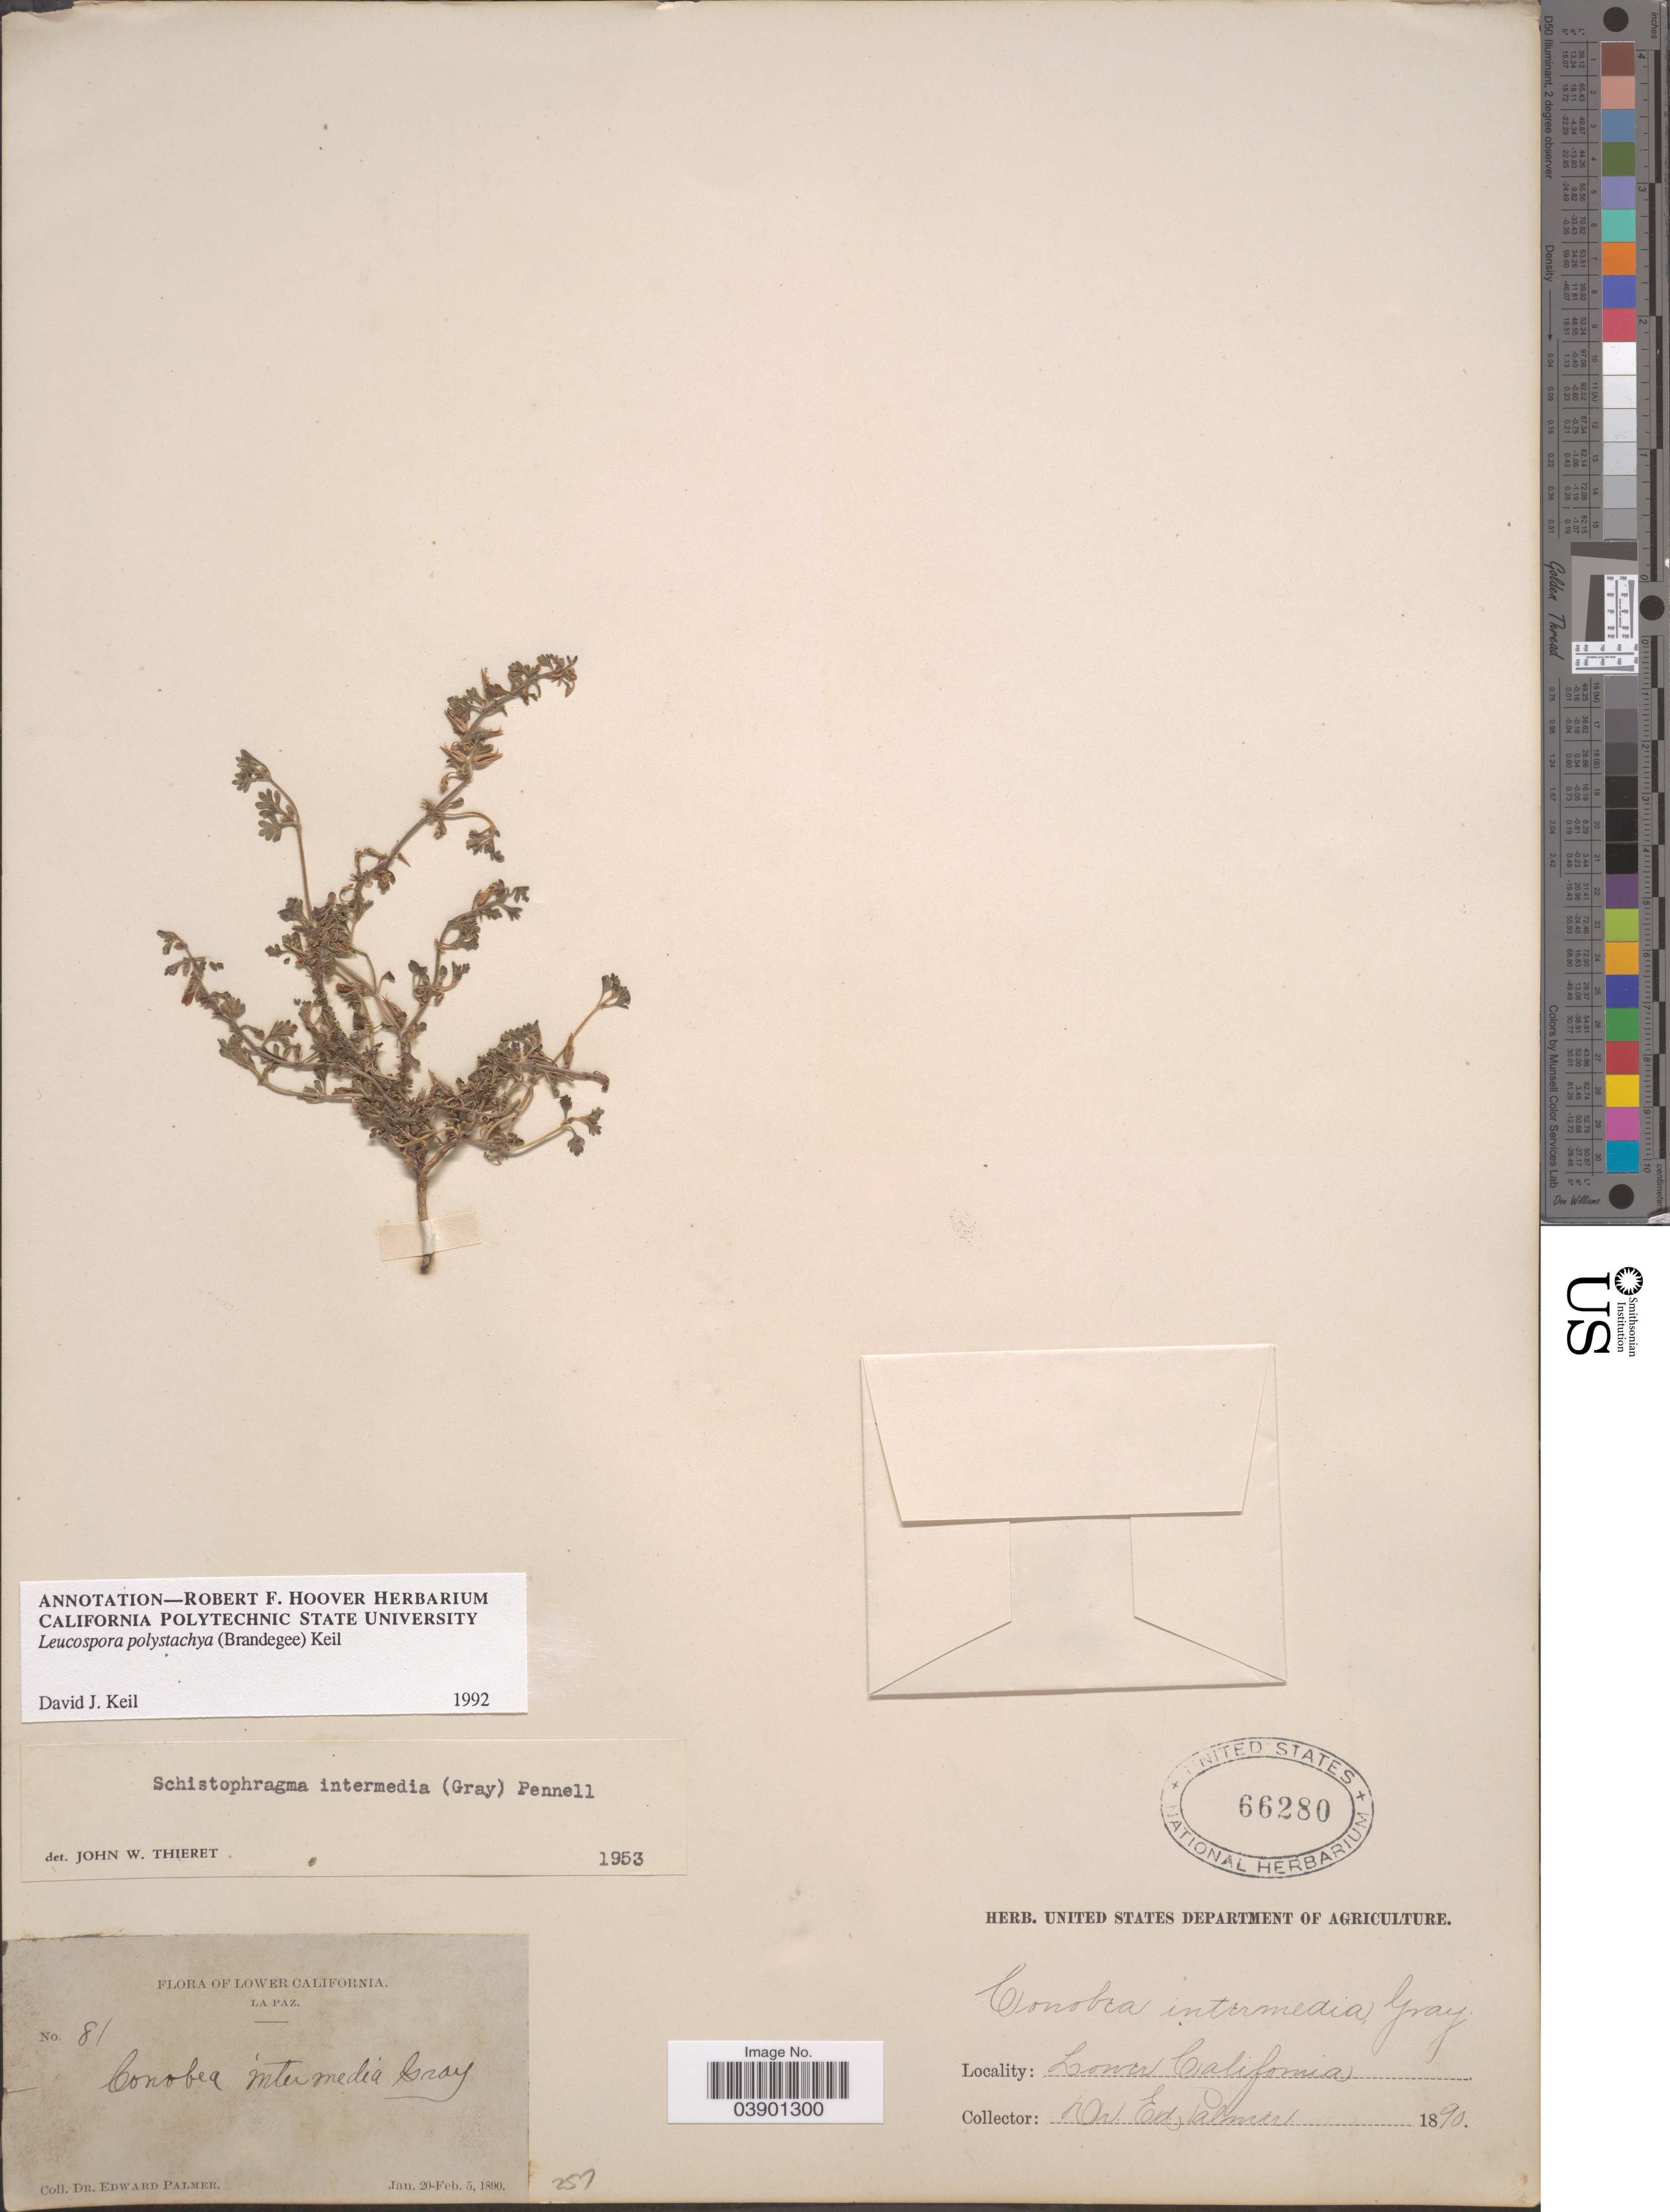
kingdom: Plantae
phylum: Tracheophyta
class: Magnoliopsida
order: Lamiales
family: Plantaginaceae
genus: Schistophragma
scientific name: Schistophragma polystachyum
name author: (Brandegee) B.L. Turner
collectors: E. Palmer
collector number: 81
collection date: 1890-01-20/1890-02-05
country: Mexico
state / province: Baja California Sur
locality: Lower California. La Paz.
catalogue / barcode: US 66280